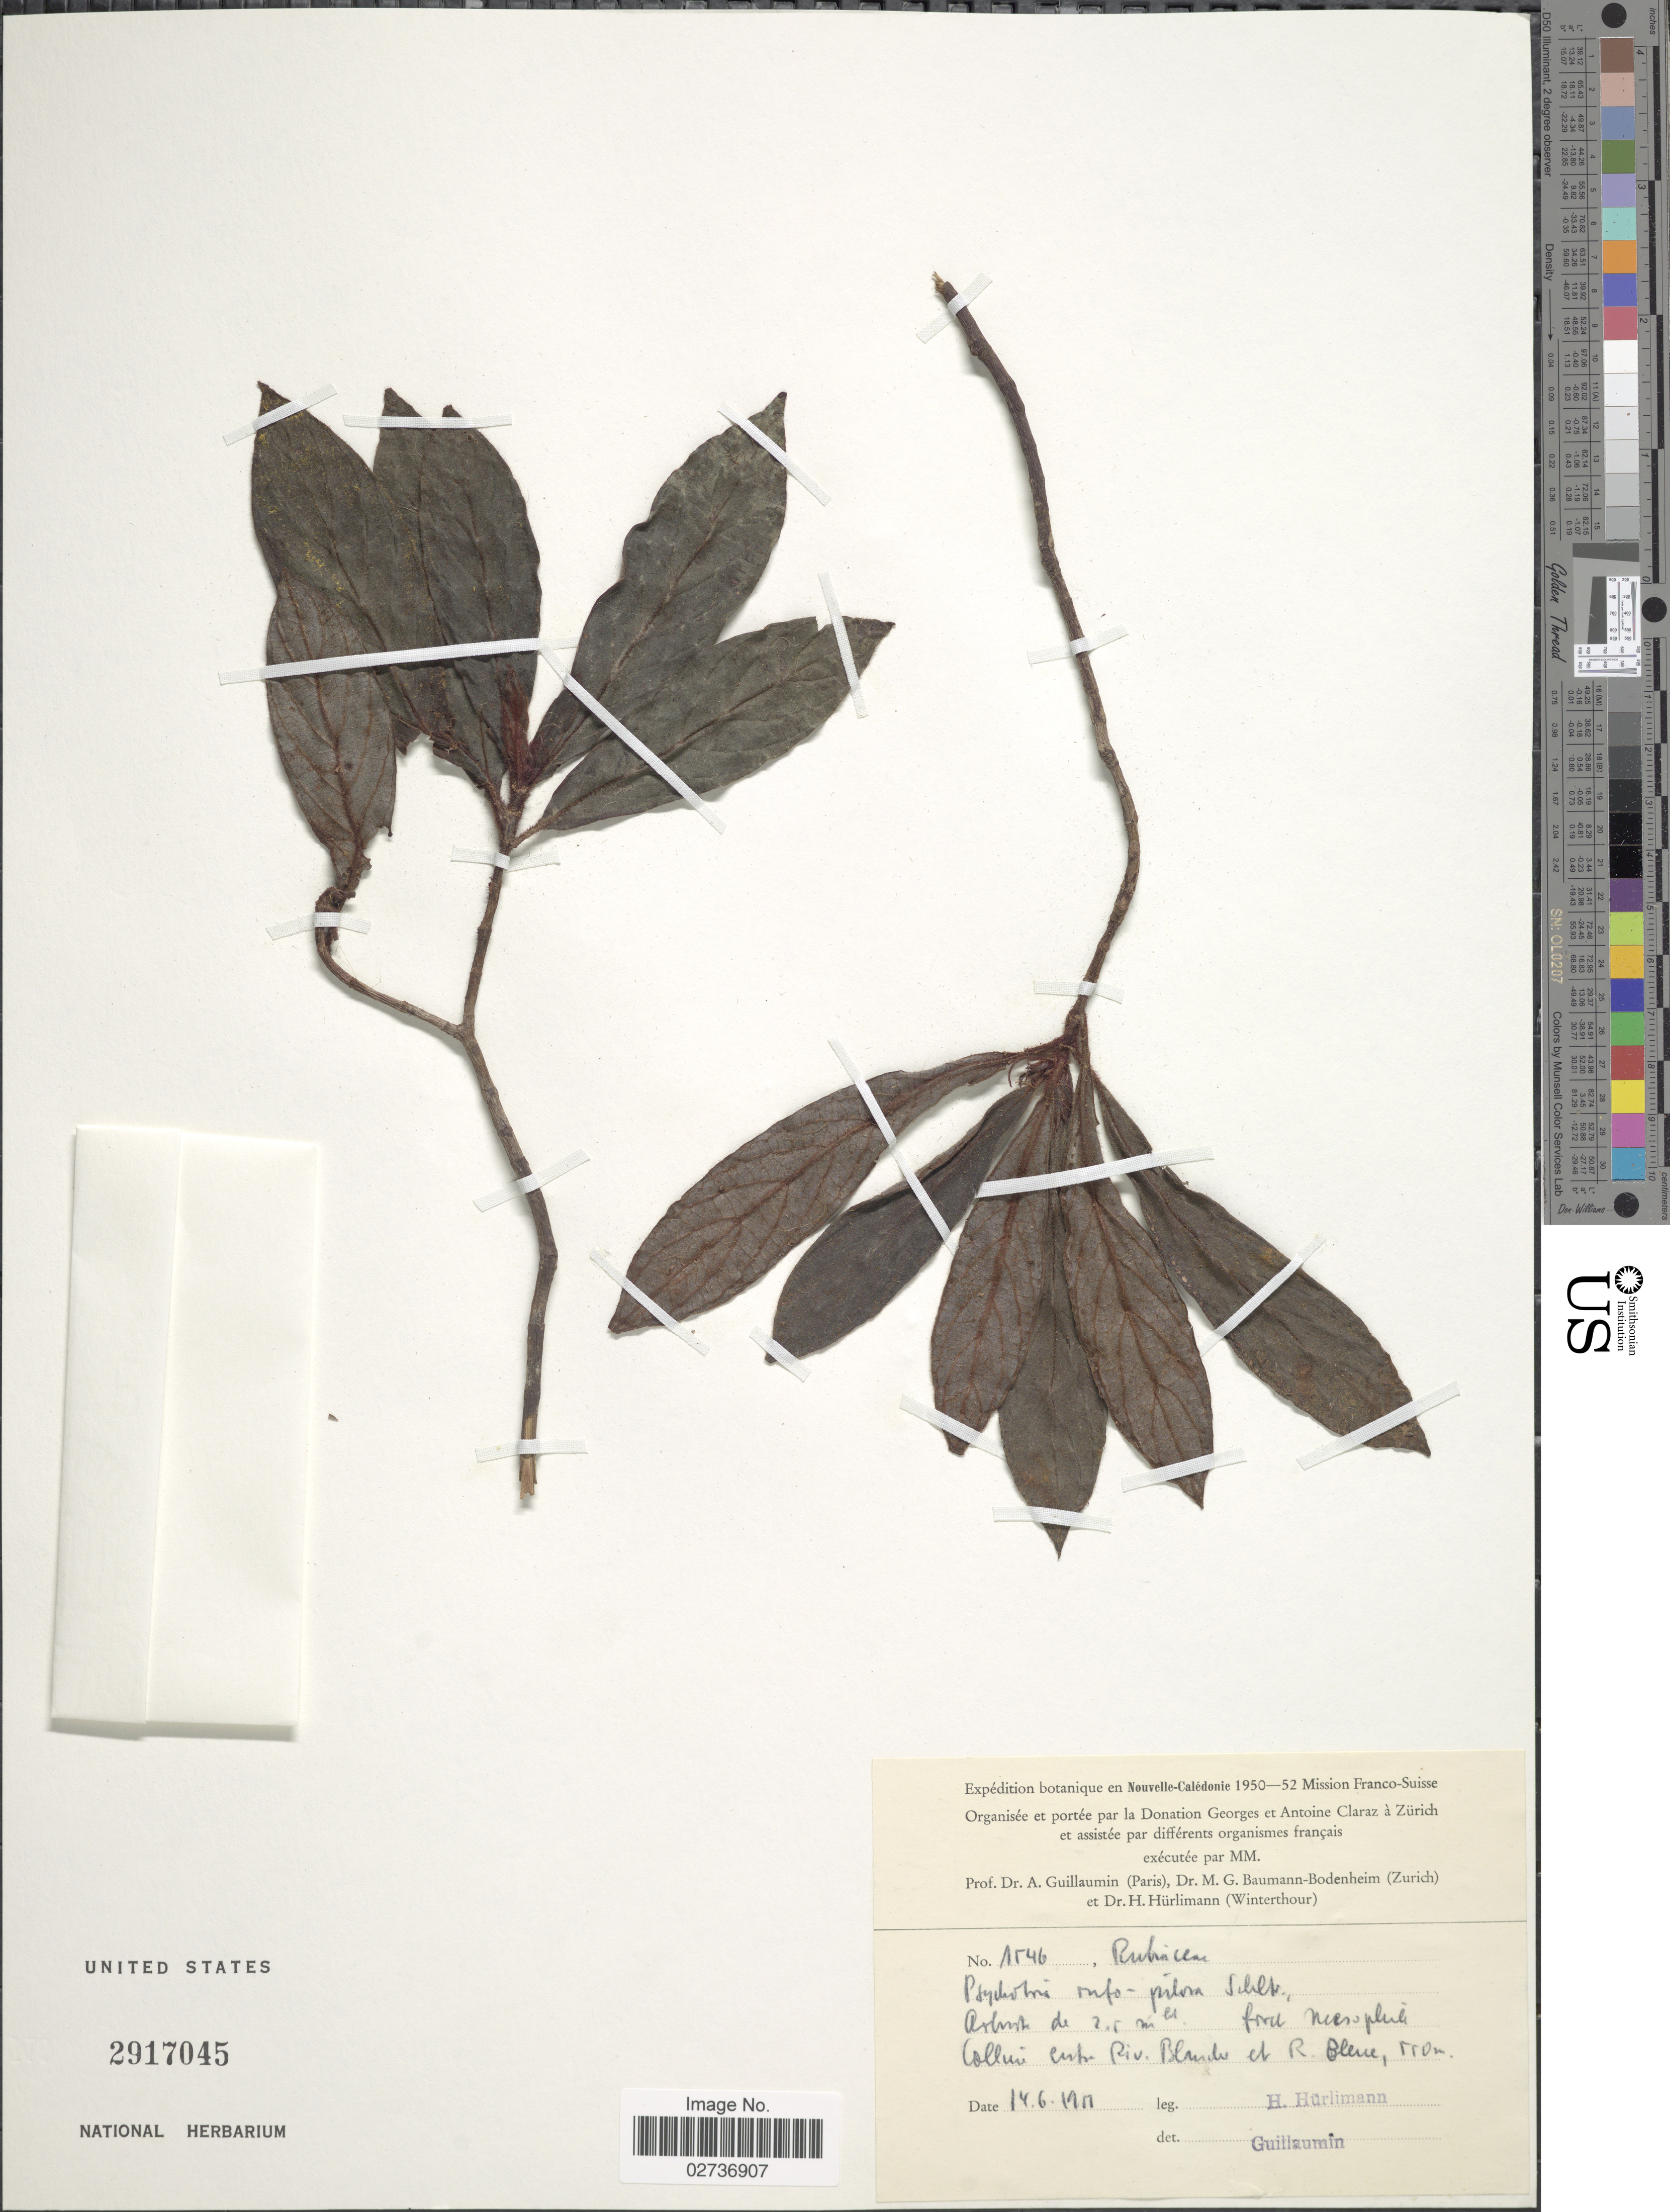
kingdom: Plantae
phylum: Tracheophyta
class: Magnoliopsida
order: Gentianales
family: Rubiaceae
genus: Psychotria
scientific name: Psychotria rubefacta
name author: (S. Moore) Guillaumin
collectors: H. Hürlimann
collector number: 1546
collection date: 1951-06-14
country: New Caledonia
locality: Colline entre Riv. Blandu et R. Bleue. [interpreted]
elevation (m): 550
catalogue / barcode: US 2917045